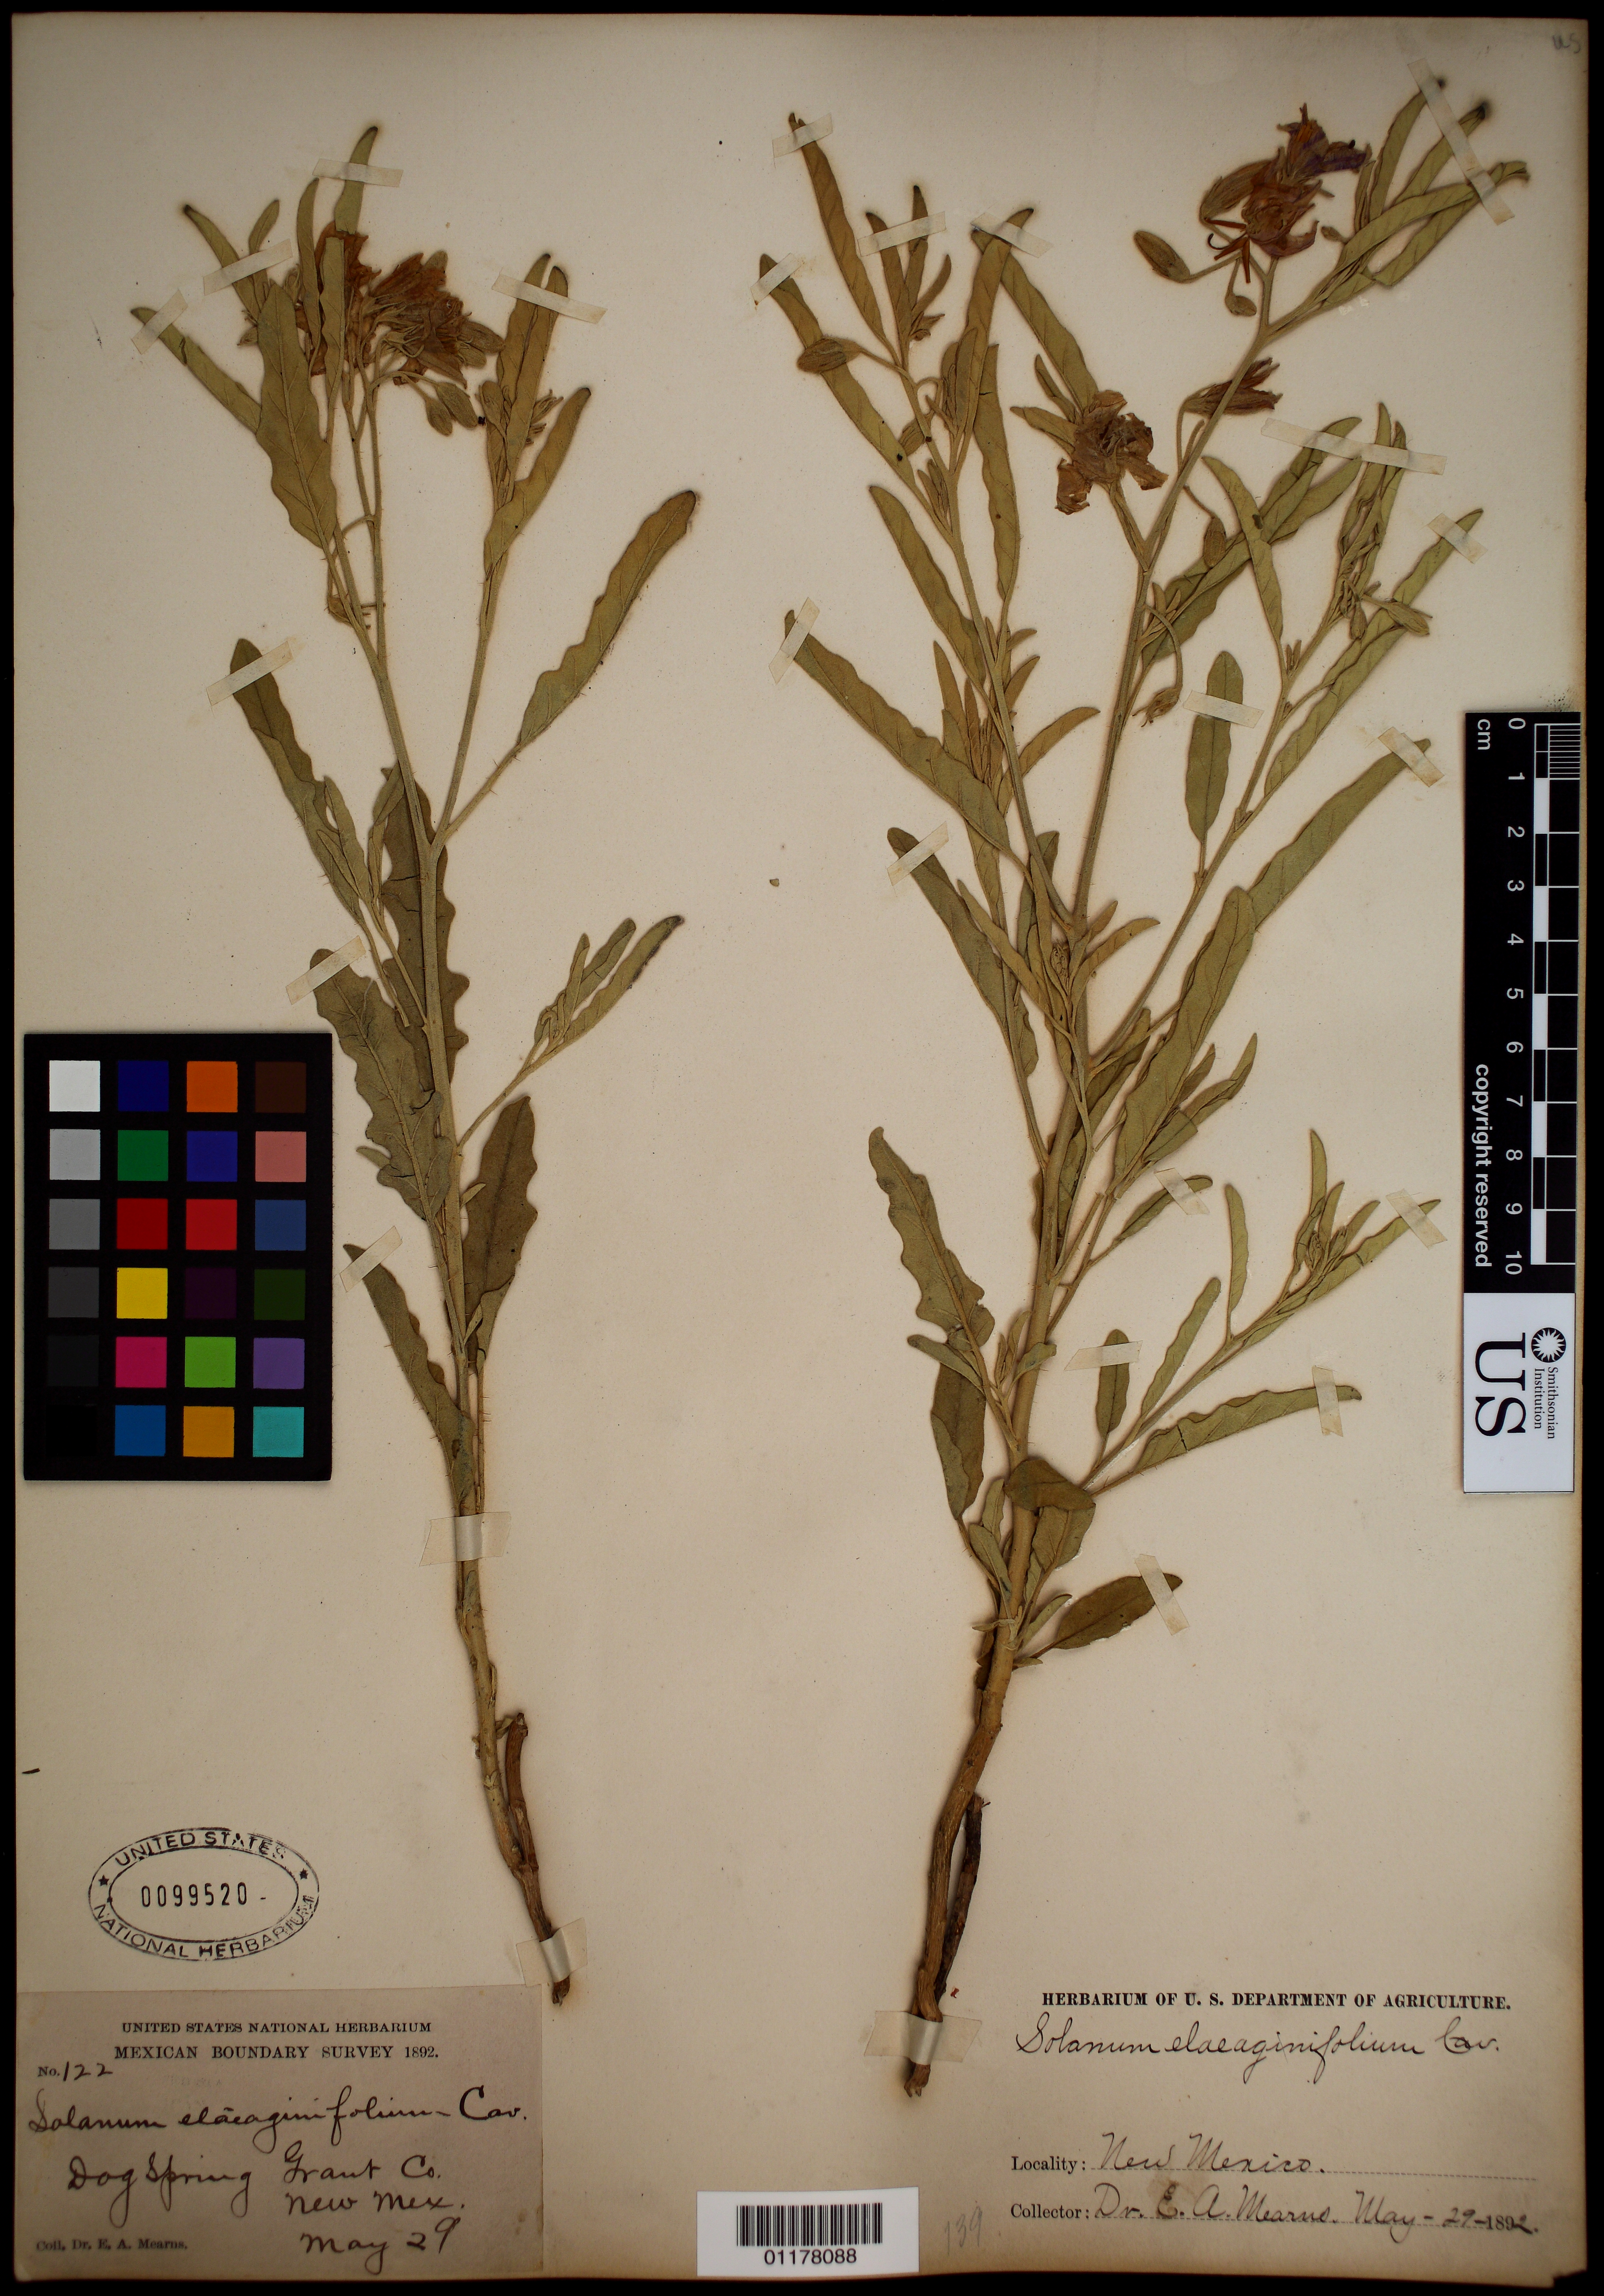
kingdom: Plantae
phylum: Tracheophyta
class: Magnoliopsida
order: Solanales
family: Solanaceae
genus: Solanum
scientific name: Solanum elaeagnifolium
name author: Cav.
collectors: E. A. Mearns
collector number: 122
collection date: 1892-05-29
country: United States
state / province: New Mexico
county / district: Grant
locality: Dog Spring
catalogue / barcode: US 99520